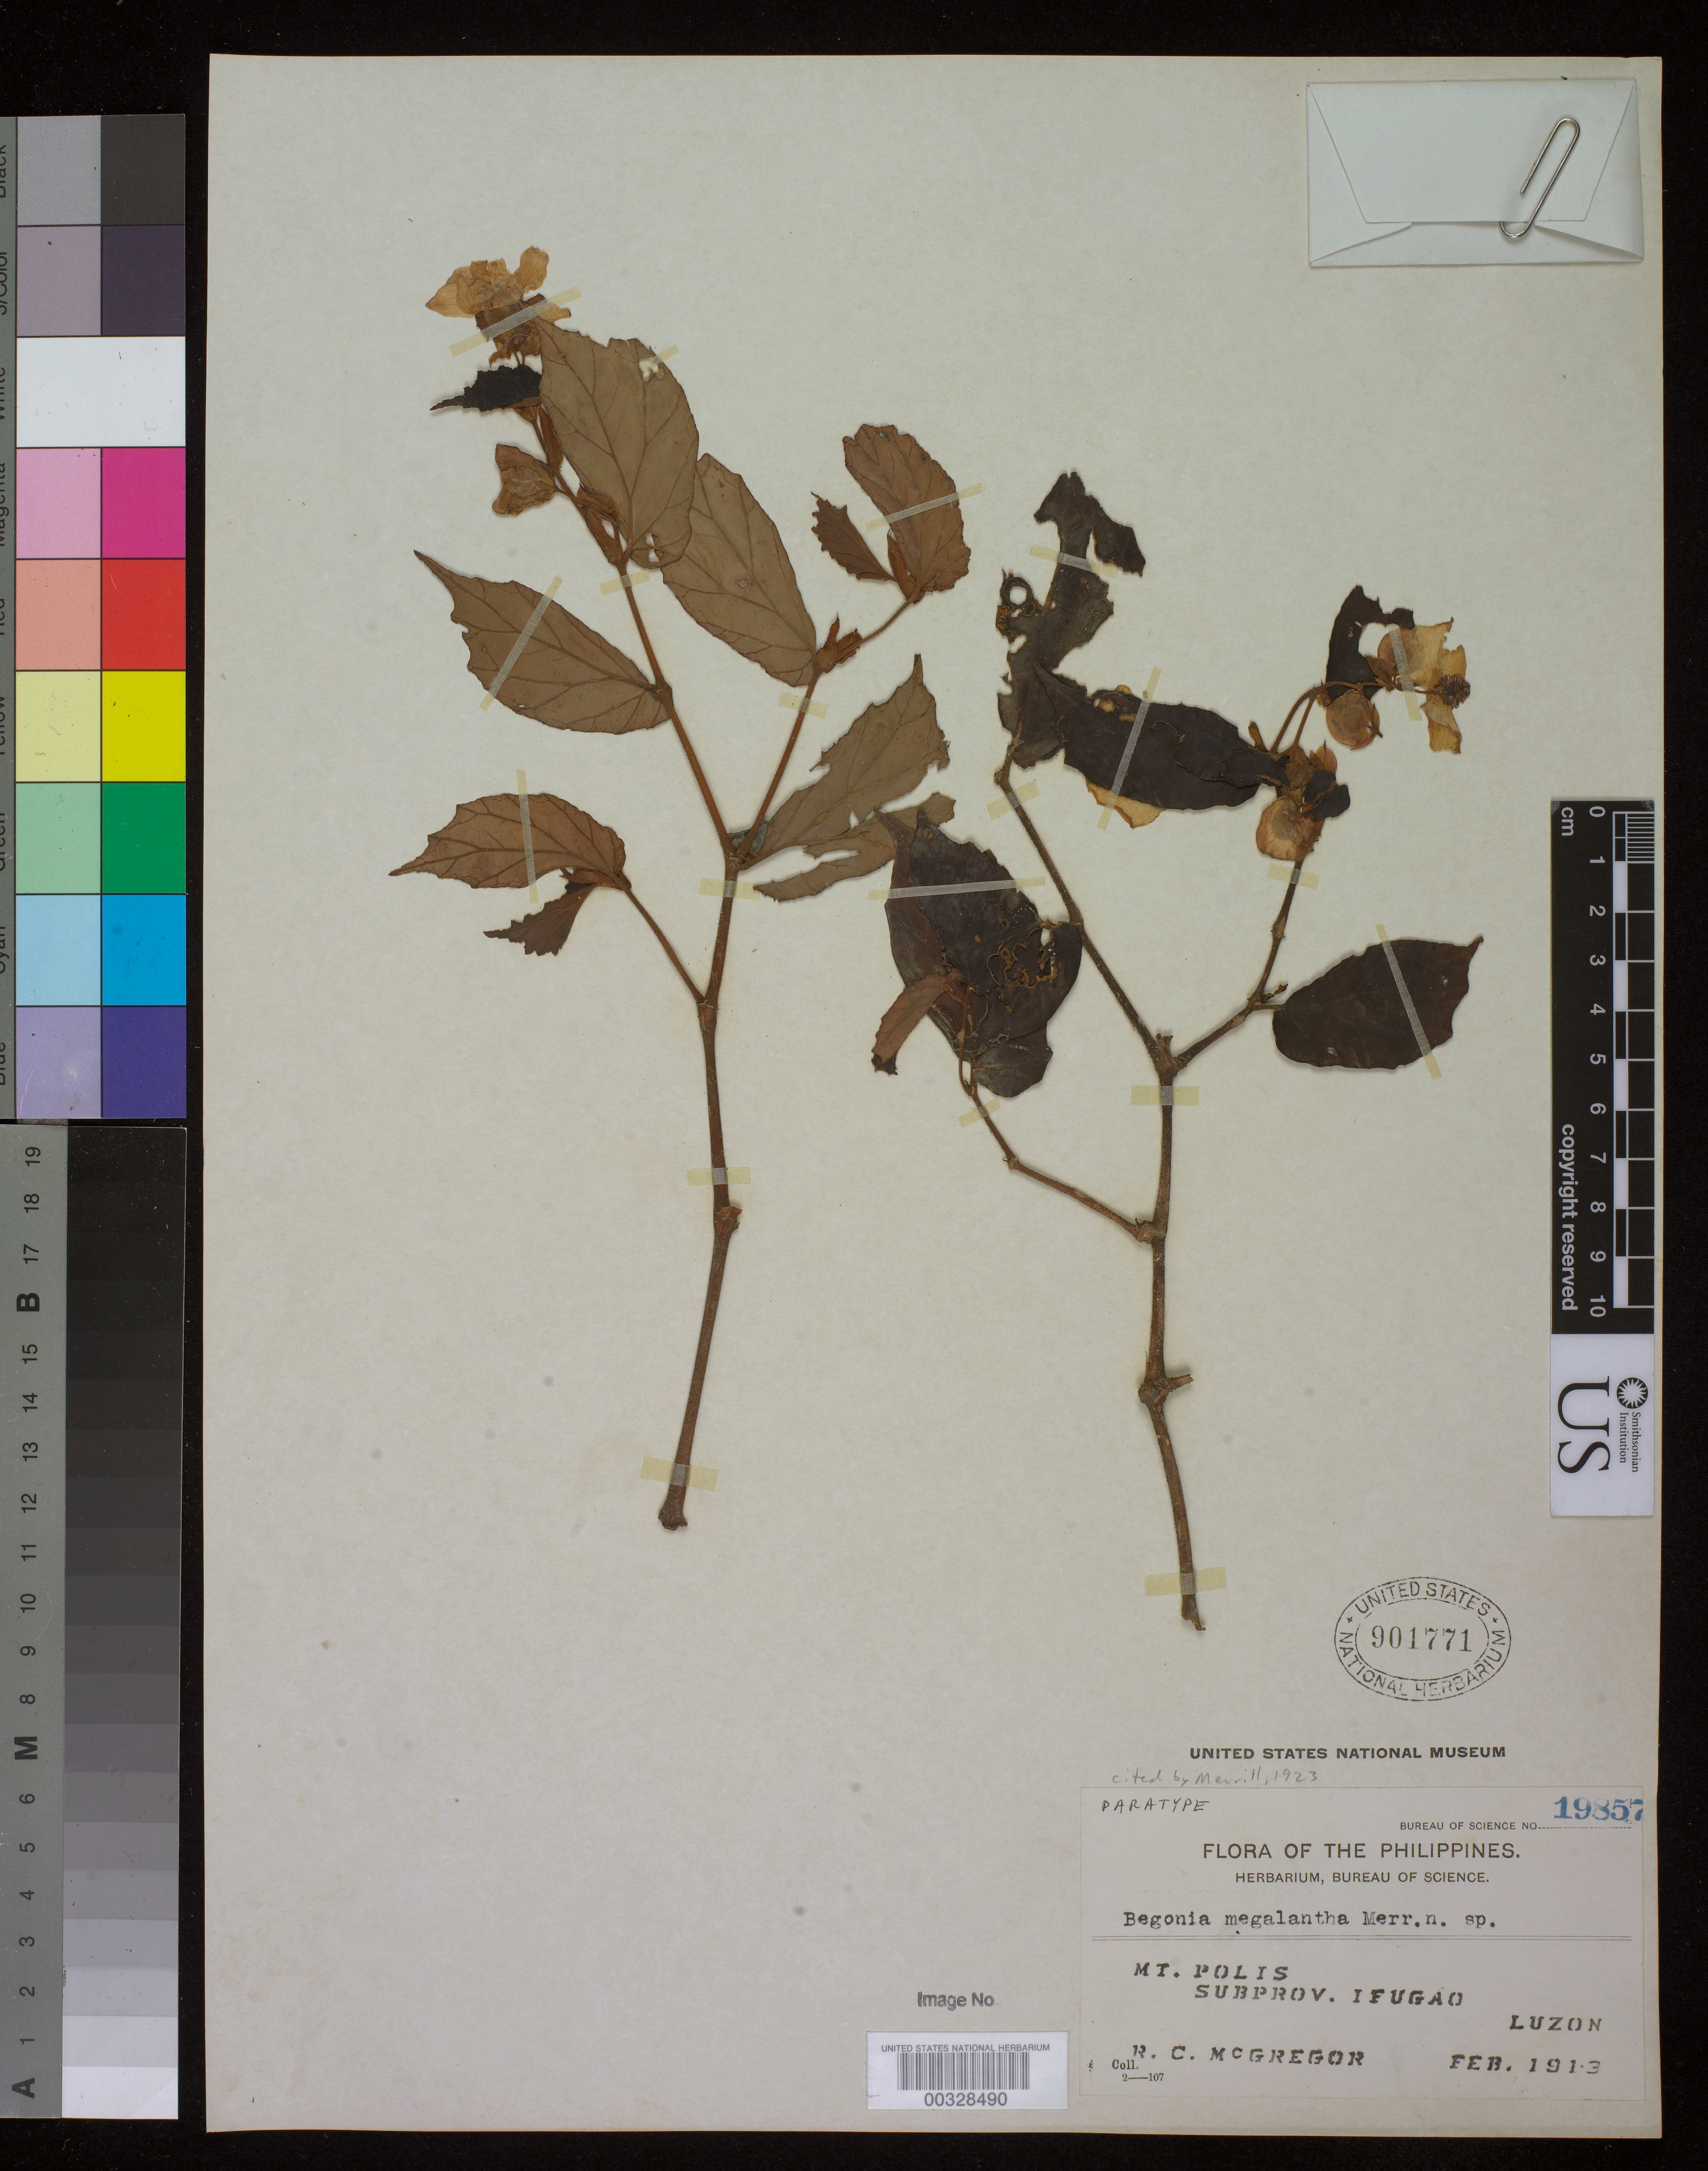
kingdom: Plantae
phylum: Tracheophyta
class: Magnoliopsida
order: Cucurbitales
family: Begoniaceae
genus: Begonia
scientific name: Begonia megalantha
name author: Merr.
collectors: R. C. McGregor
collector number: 19857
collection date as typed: Feb 1913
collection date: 1913-02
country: Philippines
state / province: Cordillera (Administrative Region)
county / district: Ifugao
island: Luzon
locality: Mt. Polis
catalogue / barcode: US 901771